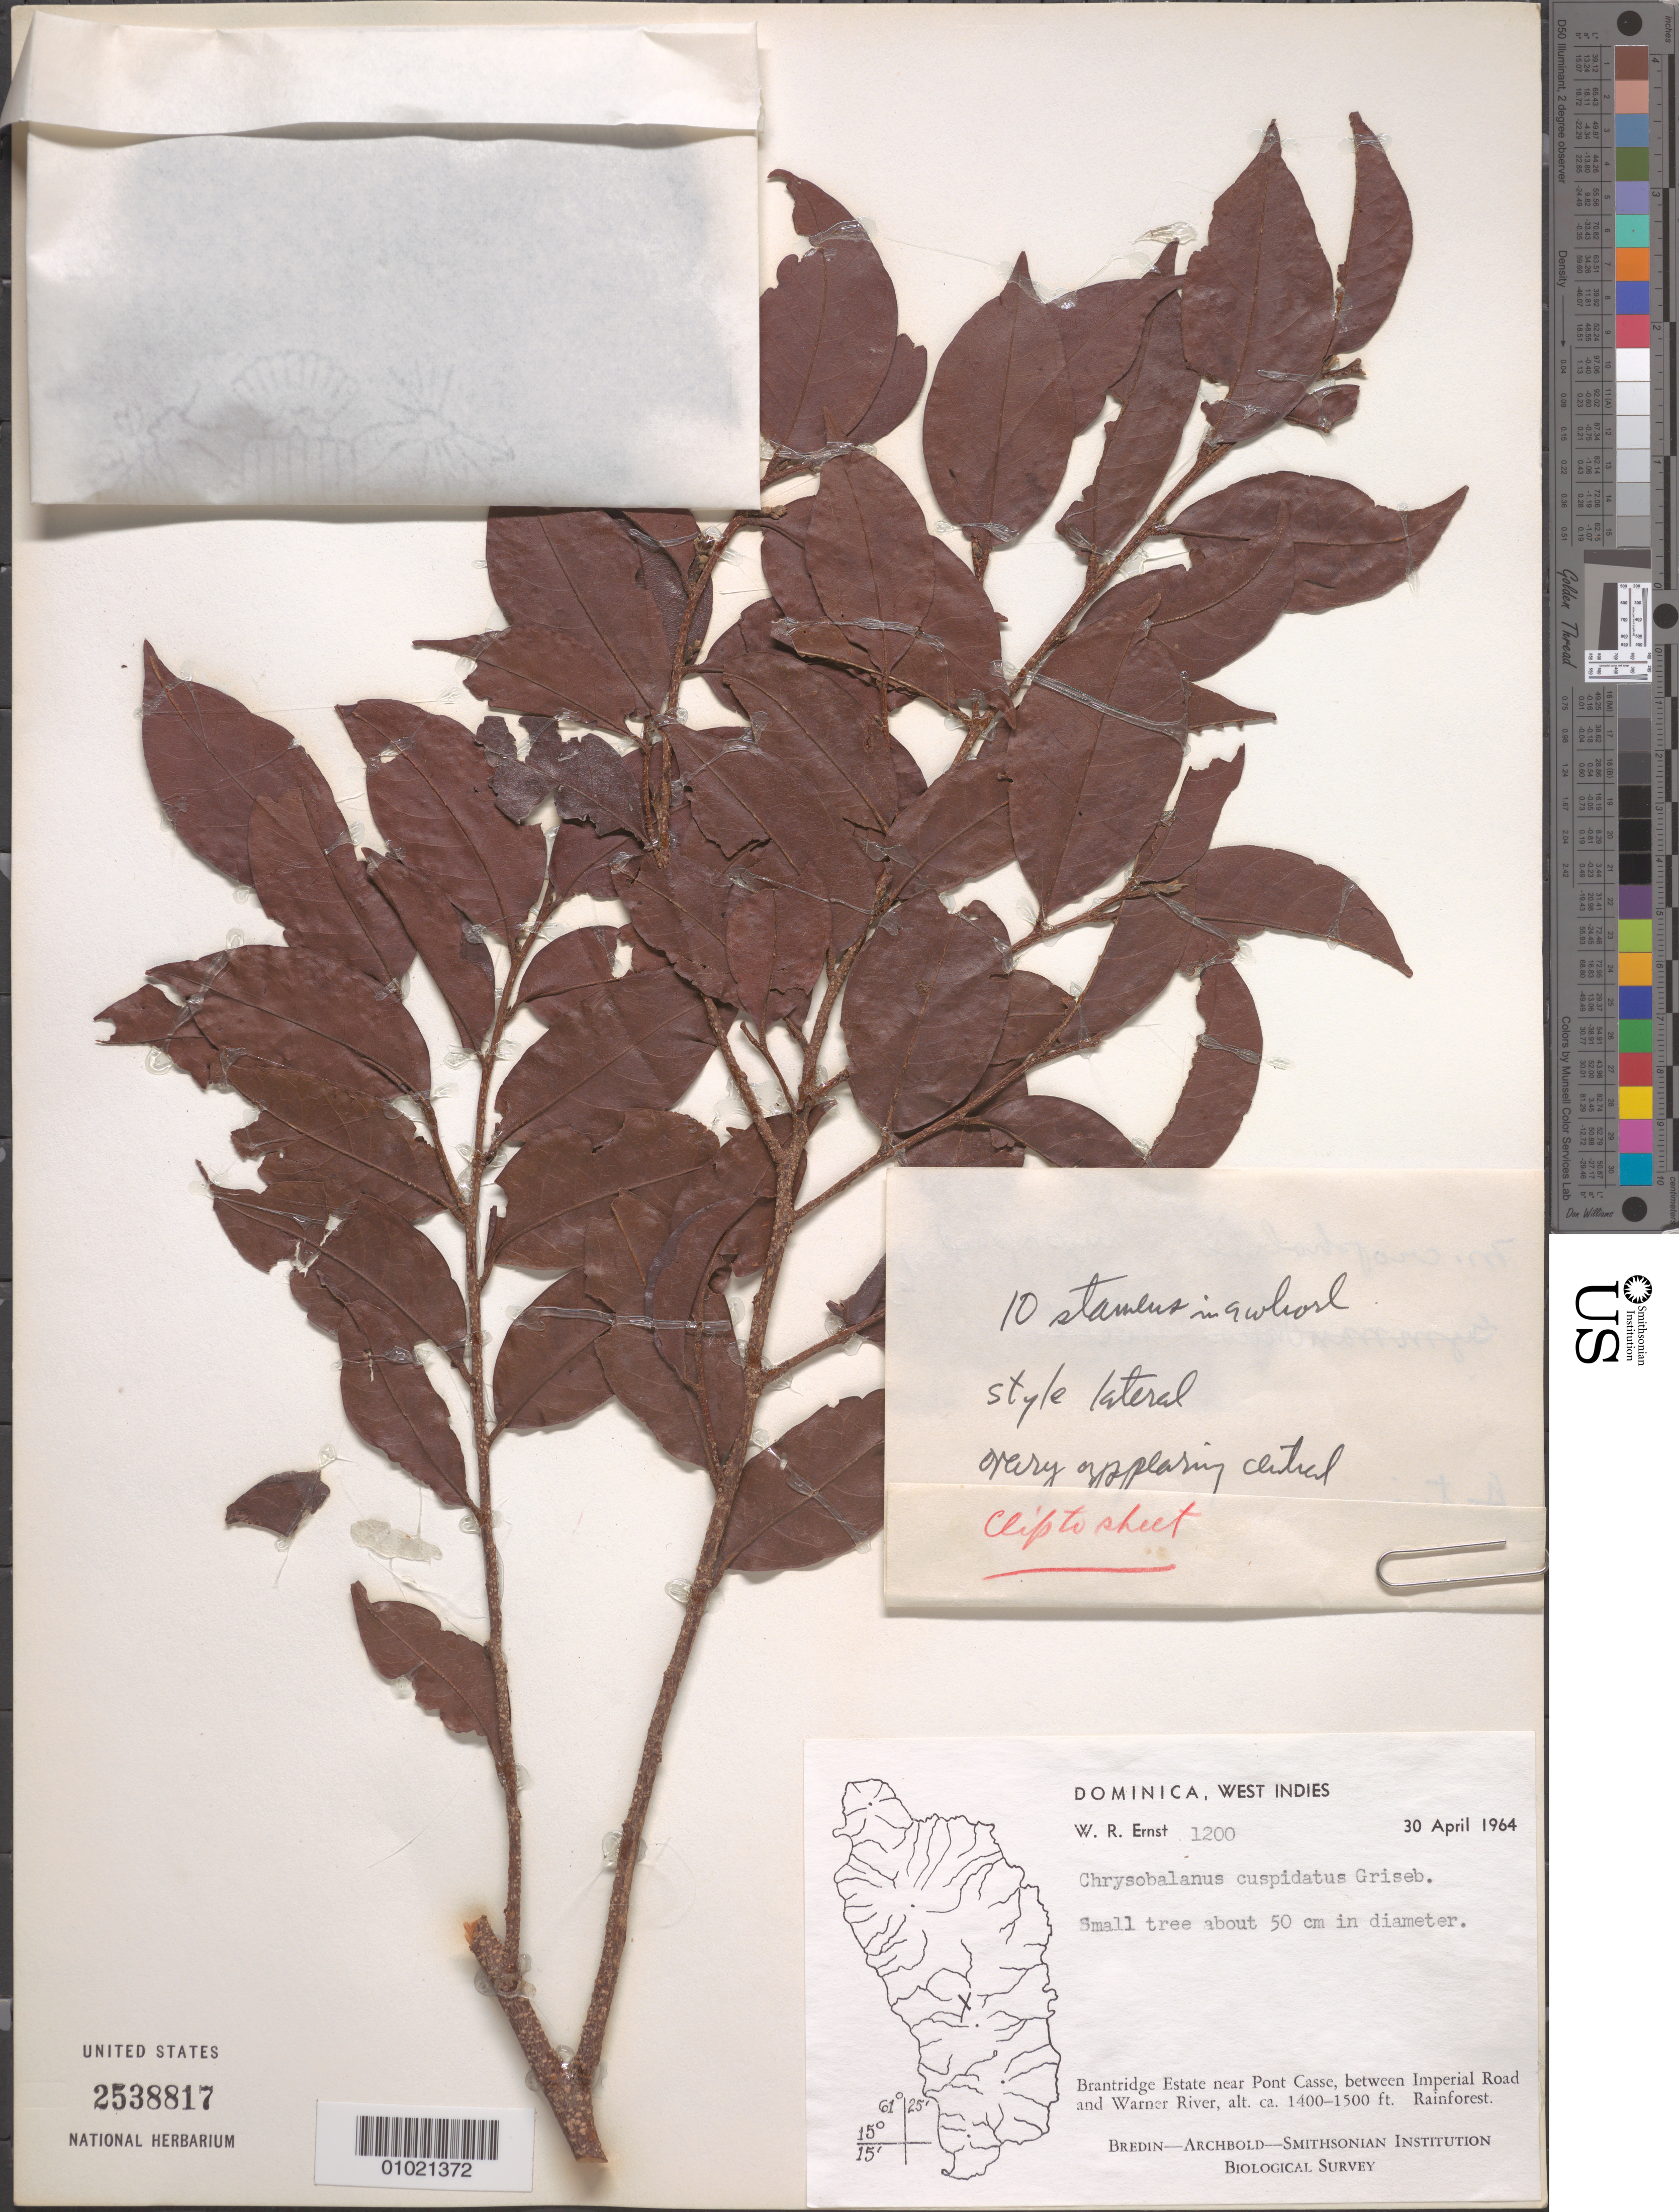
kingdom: Plantae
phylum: Tracheophyta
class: Magnoliopsida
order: Malpighiales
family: Chrysobalanaceae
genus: Chrysobalanus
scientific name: Chrysobalanus cuspidatus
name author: Griseb.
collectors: W. R. Ernst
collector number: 1200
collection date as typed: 30 Apr 1964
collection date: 1964-04-30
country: Dominica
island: Dominica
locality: Brantridge Estate near Pont Casse, between Imperial Road and Warner River. Rainforest.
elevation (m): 427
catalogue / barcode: US 2538817